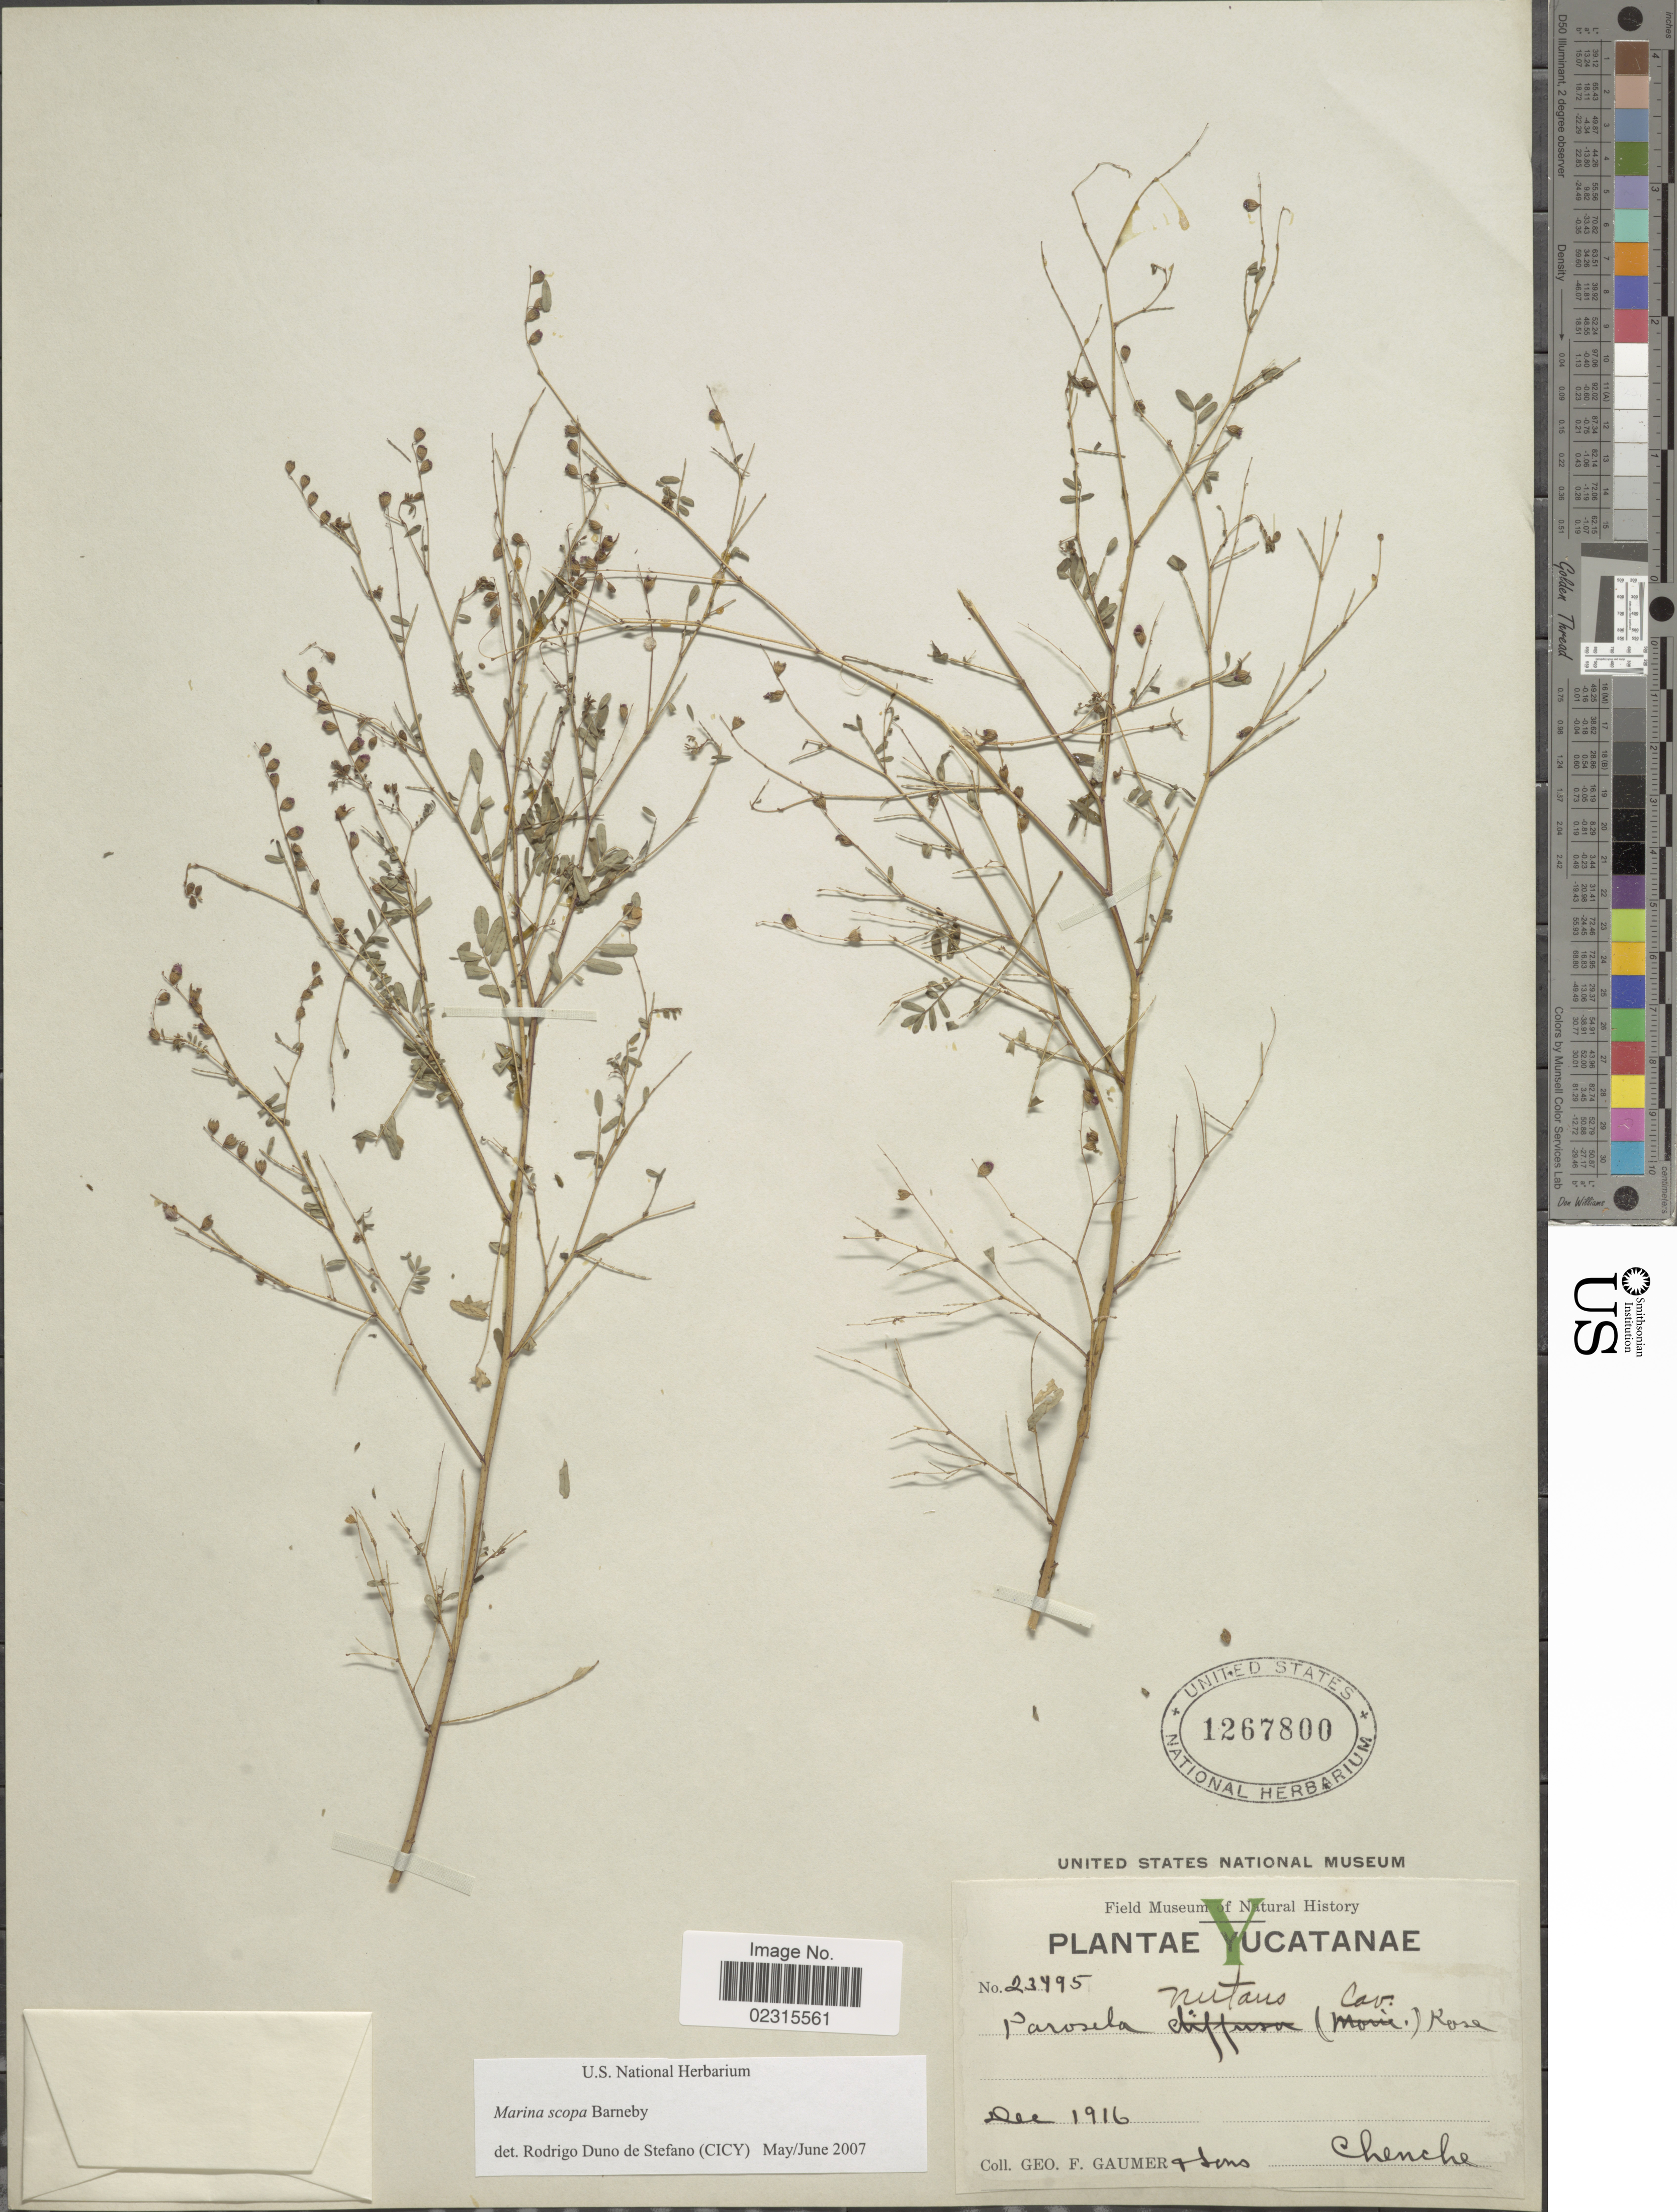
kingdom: Plantae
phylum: Tracheophyta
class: Magnoliopsida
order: Fabales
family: Fabaceae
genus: Marina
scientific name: Marina scopa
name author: Barneby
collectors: G. F. Gaumer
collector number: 23495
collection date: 1916-12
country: Mexico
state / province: Yucatán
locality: Chenche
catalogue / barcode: US 1267800